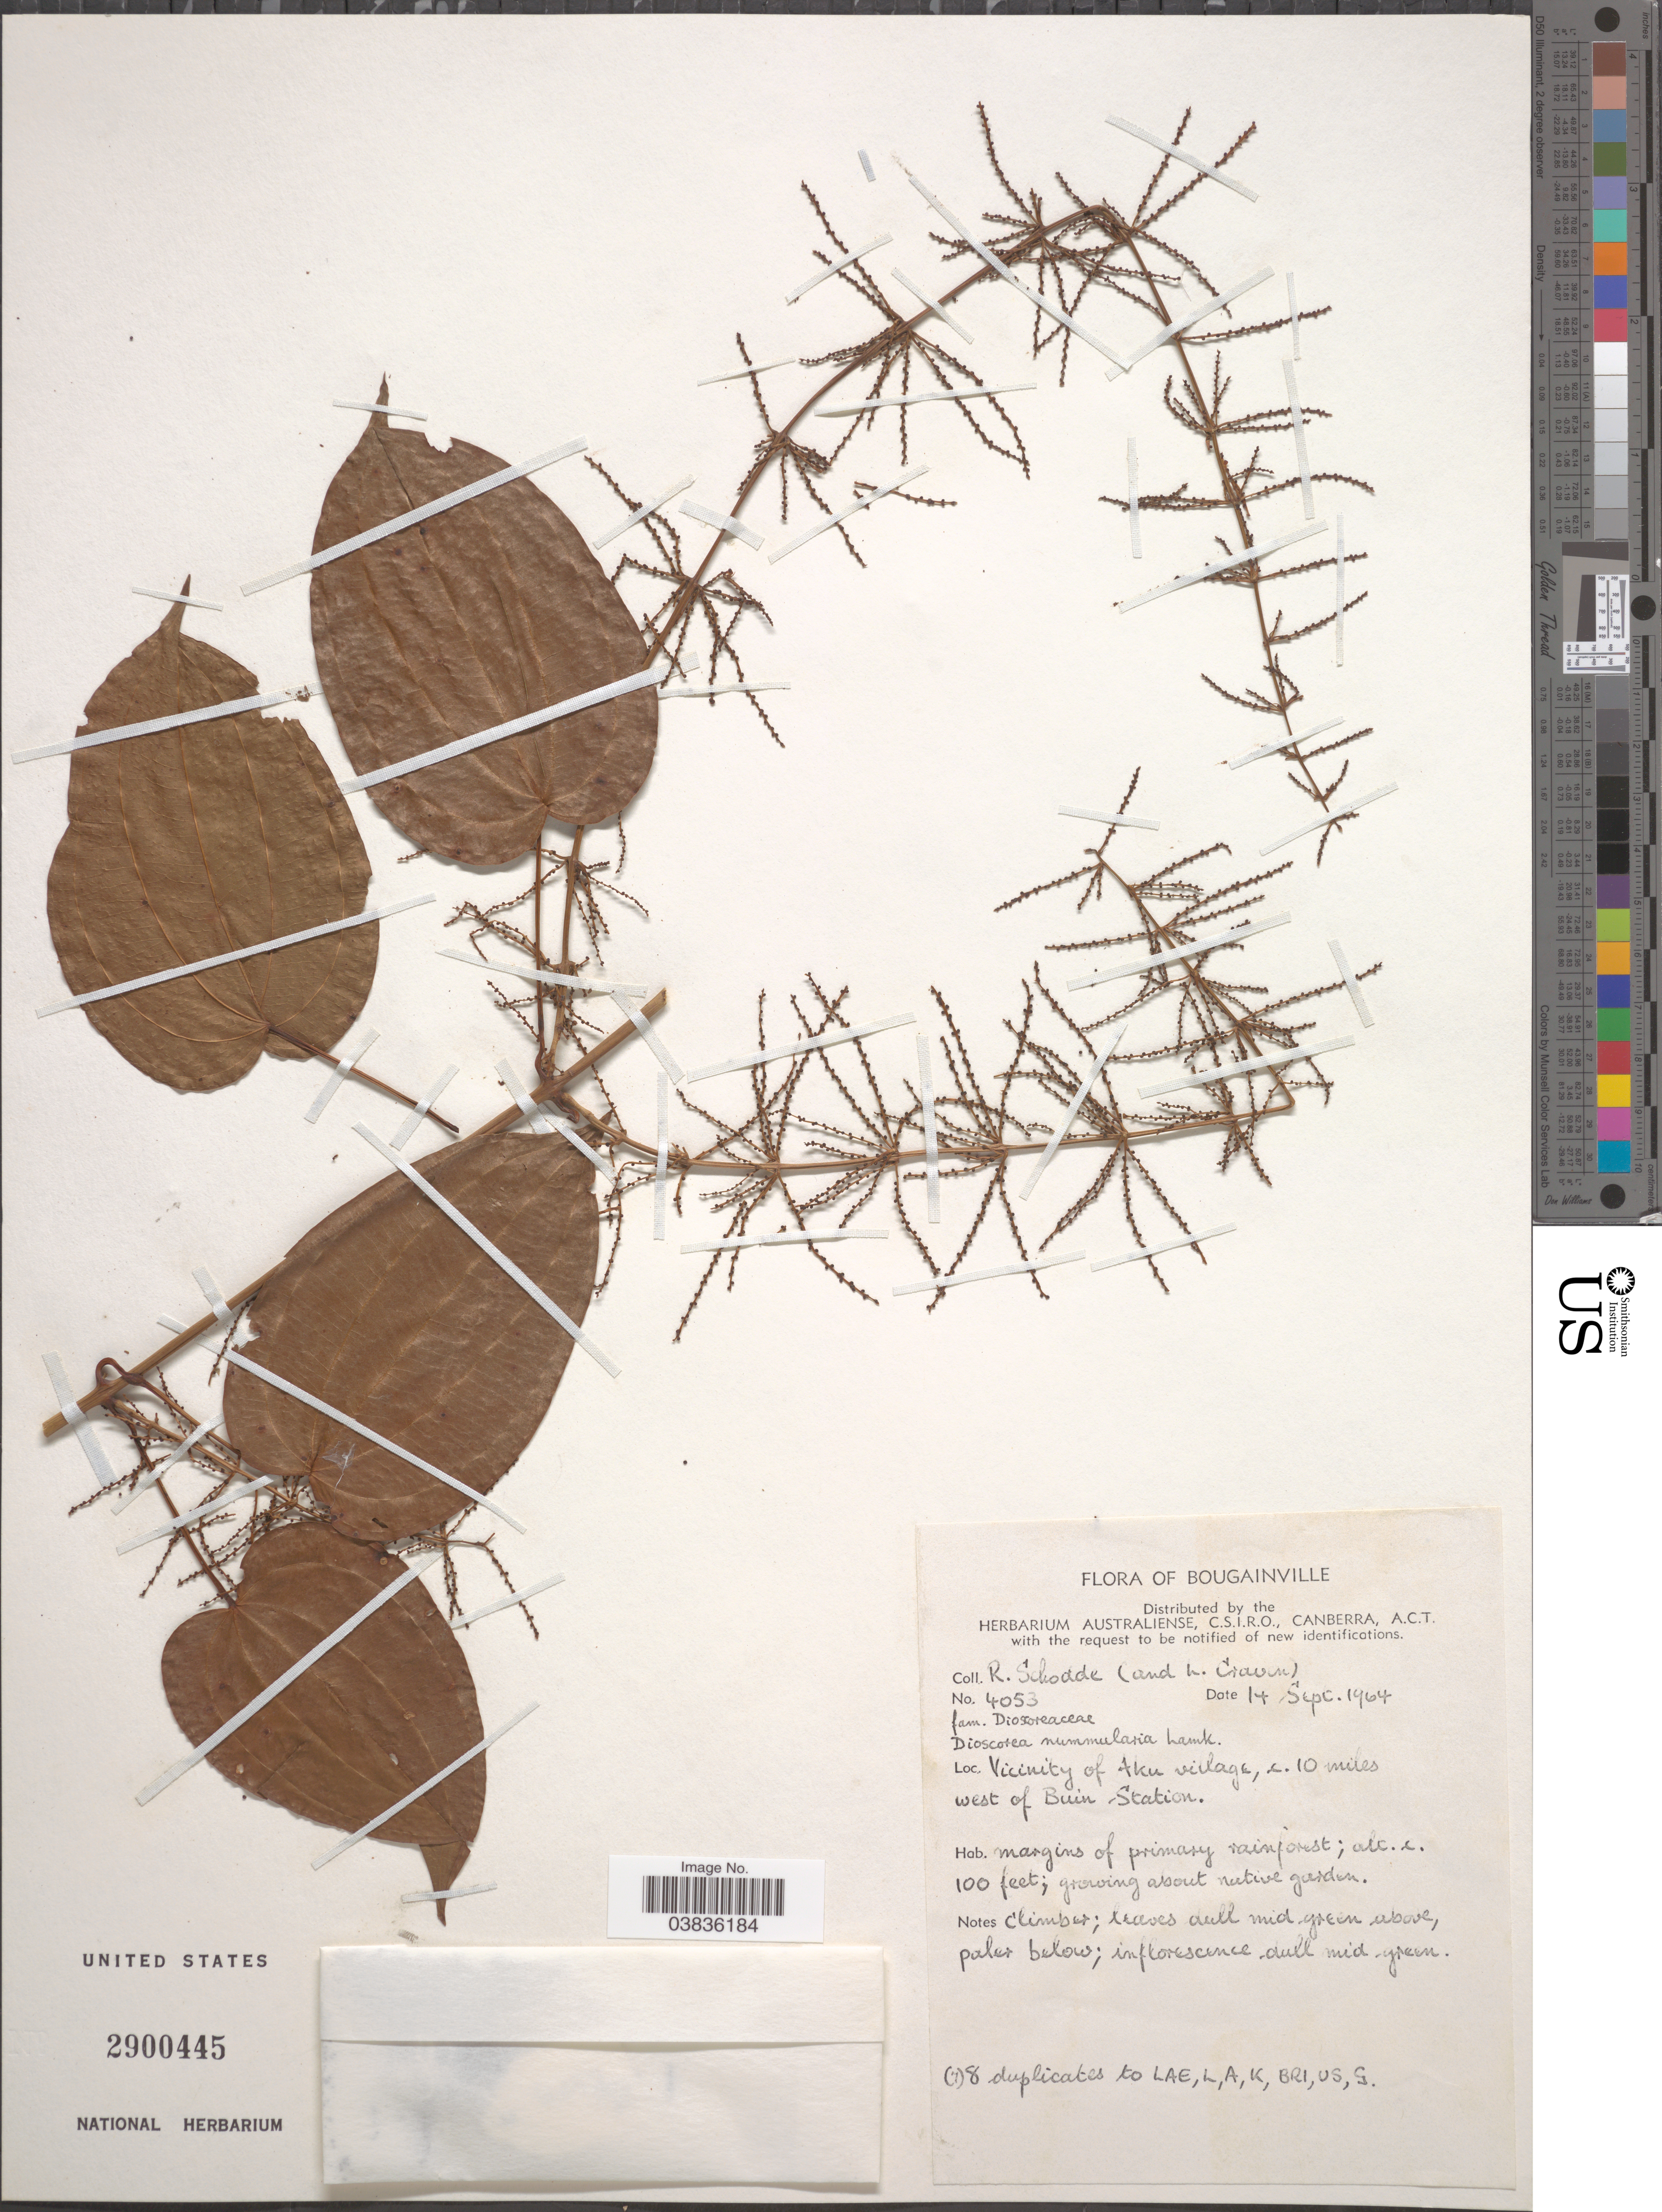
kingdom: Plantae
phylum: Tracheophyta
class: Liliopsida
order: Dioscoreales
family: Dioscoreaceae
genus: Dioscorea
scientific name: Dioscorea nummularia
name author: Lam.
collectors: R. Schodde & L. A. Craven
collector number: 4053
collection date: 1964-09-14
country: Papua New Guinea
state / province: Bougainville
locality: Vicinity of Aku village, ca. 10 miles west of Buin Station.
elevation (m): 30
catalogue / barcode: US 2900445